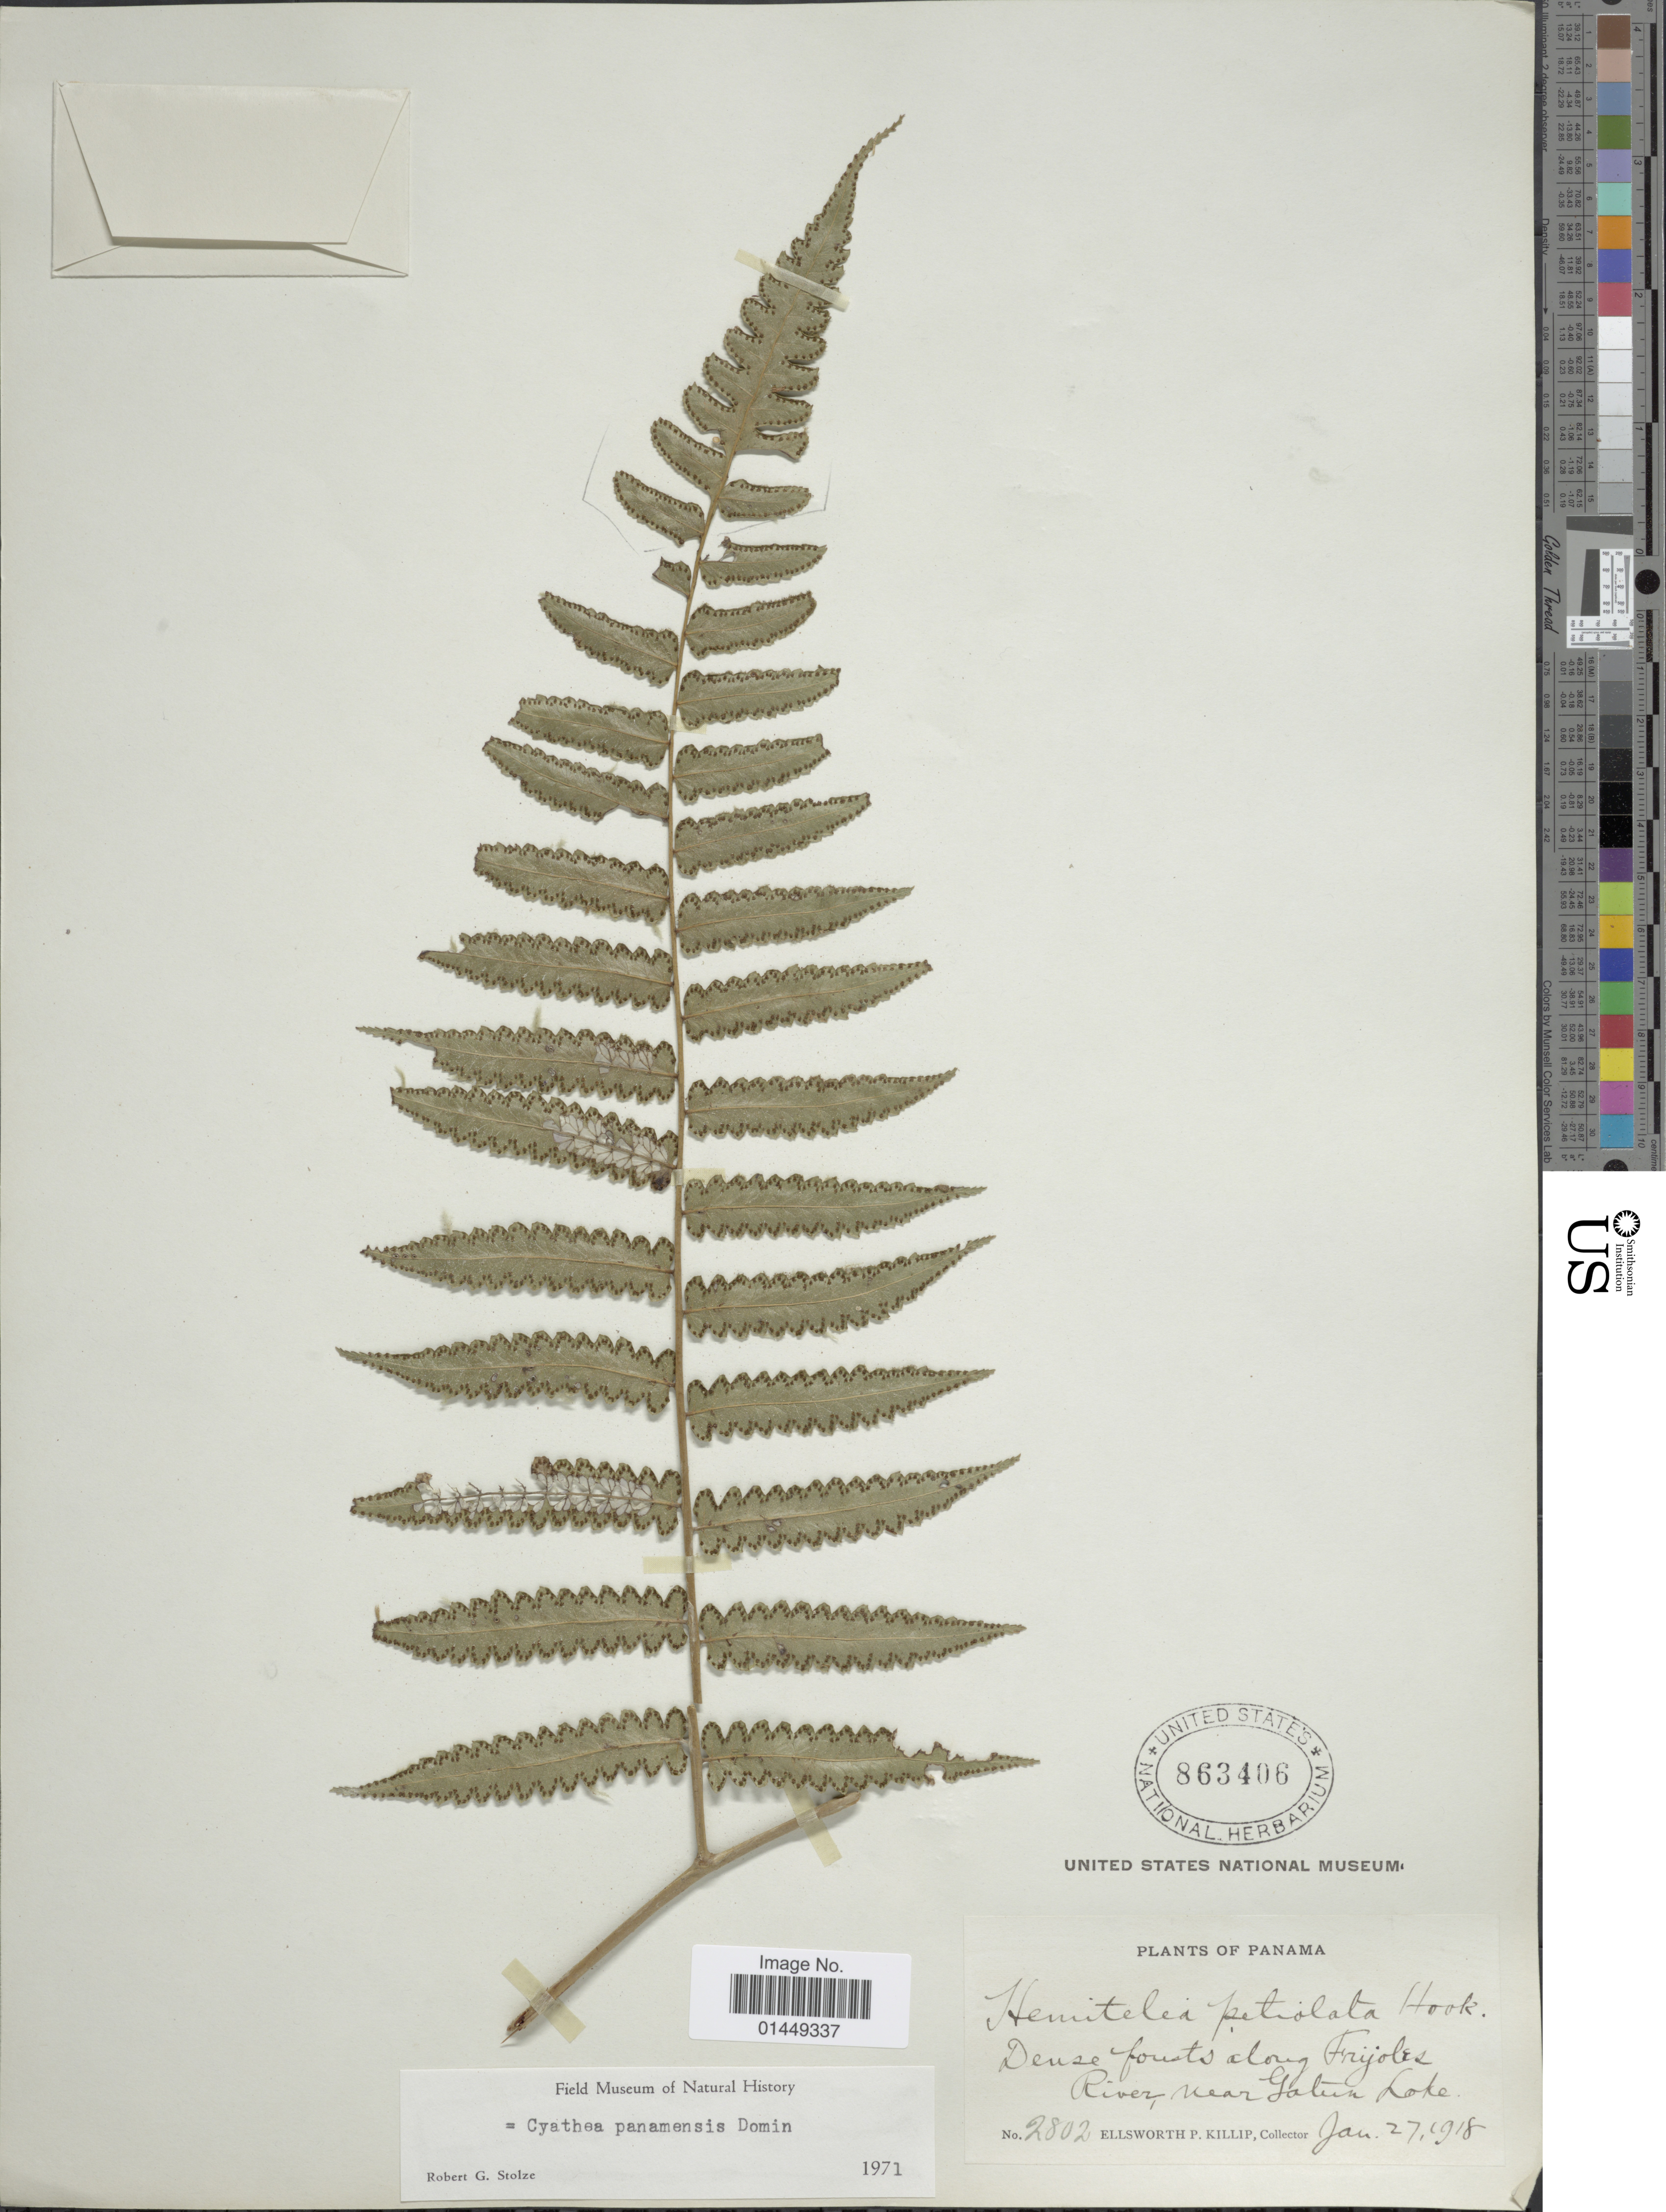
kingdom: Plantae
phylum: Tracheophyta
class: Polypodiopsida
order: Cyatheales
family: Cyatheaceae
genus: Cyathea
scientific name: Cyathea petiolata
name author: (Hook.) R.M. Tryon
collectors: E. P. Killip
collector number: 2802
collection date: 1918-01-27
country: Panama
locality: Dense forests along Frijoles River, near Gatun Lake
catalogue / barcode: US 863406